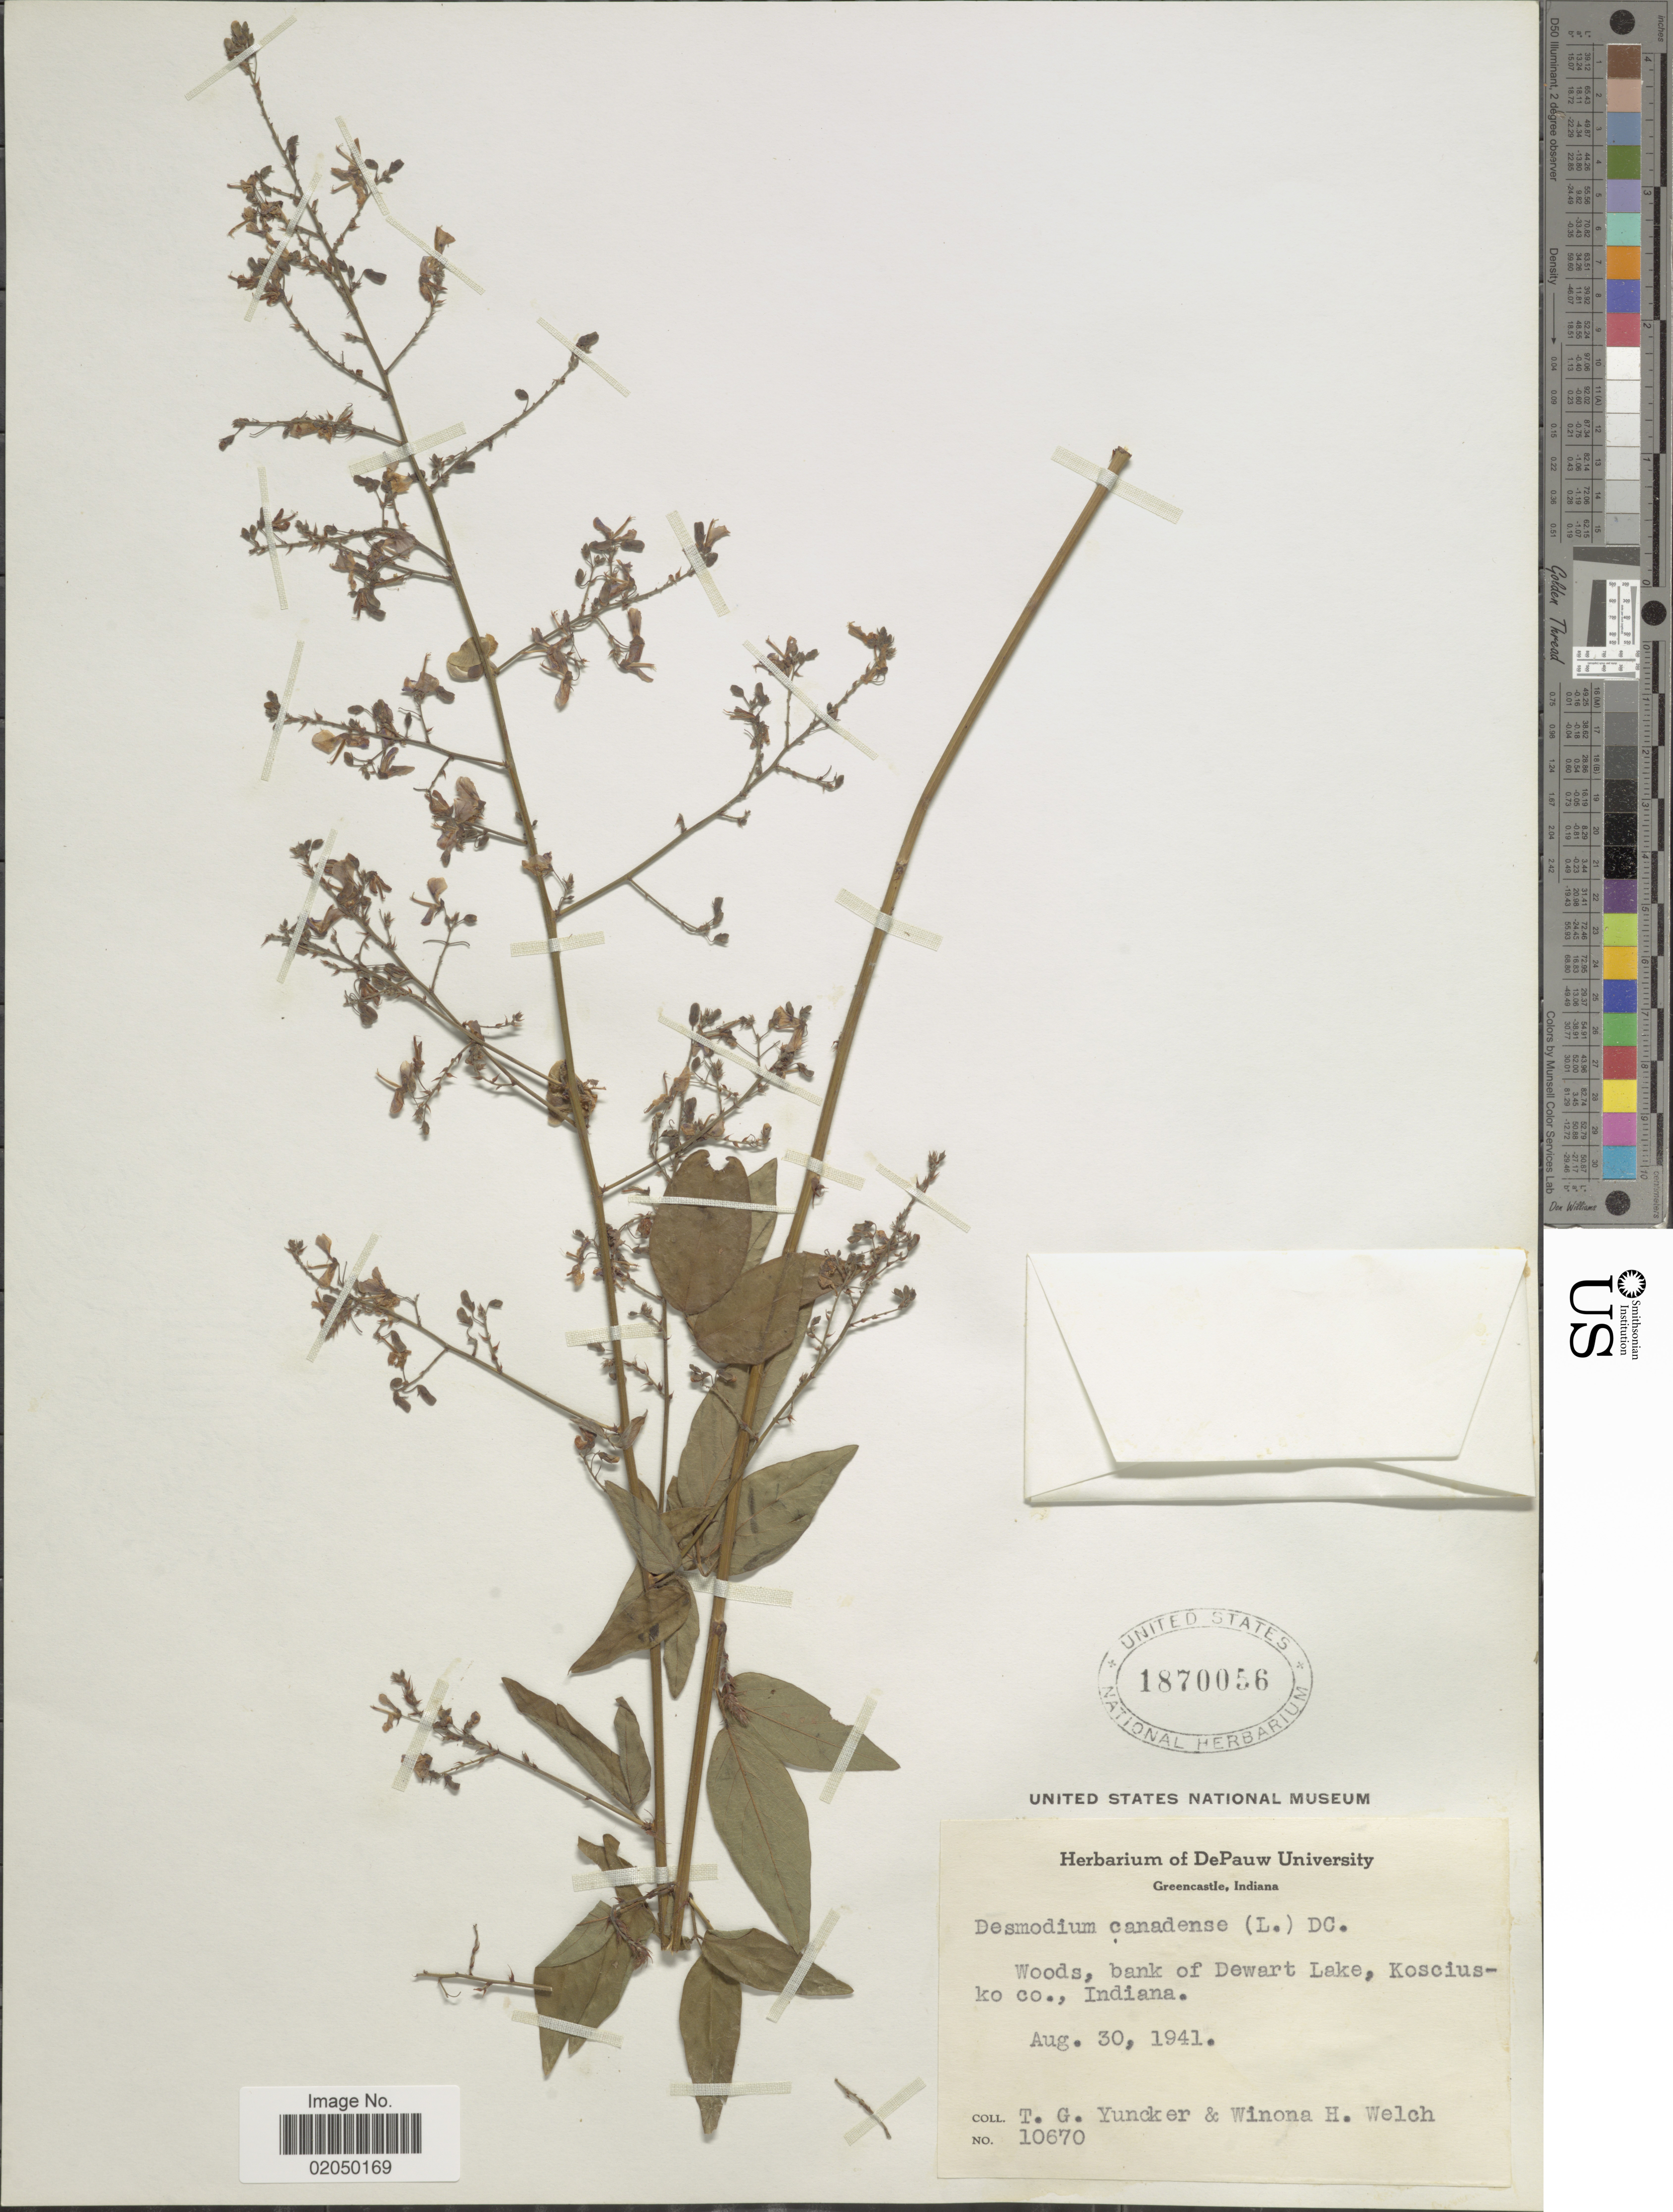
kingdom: Plantae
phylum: Tracheophyta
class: Magnoliopsida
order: Fabales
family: Fabaceae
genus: Desmodium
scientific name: Desmodium canadense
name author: (L.) DC.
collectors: T. G. Yuncker & W. H. Welch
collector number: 10670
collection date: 1941-08-30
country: United States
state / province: Indiana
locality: Woods, bank of Dewart Lake, Kosciusko Co., Indiana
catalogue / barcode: US 1870056